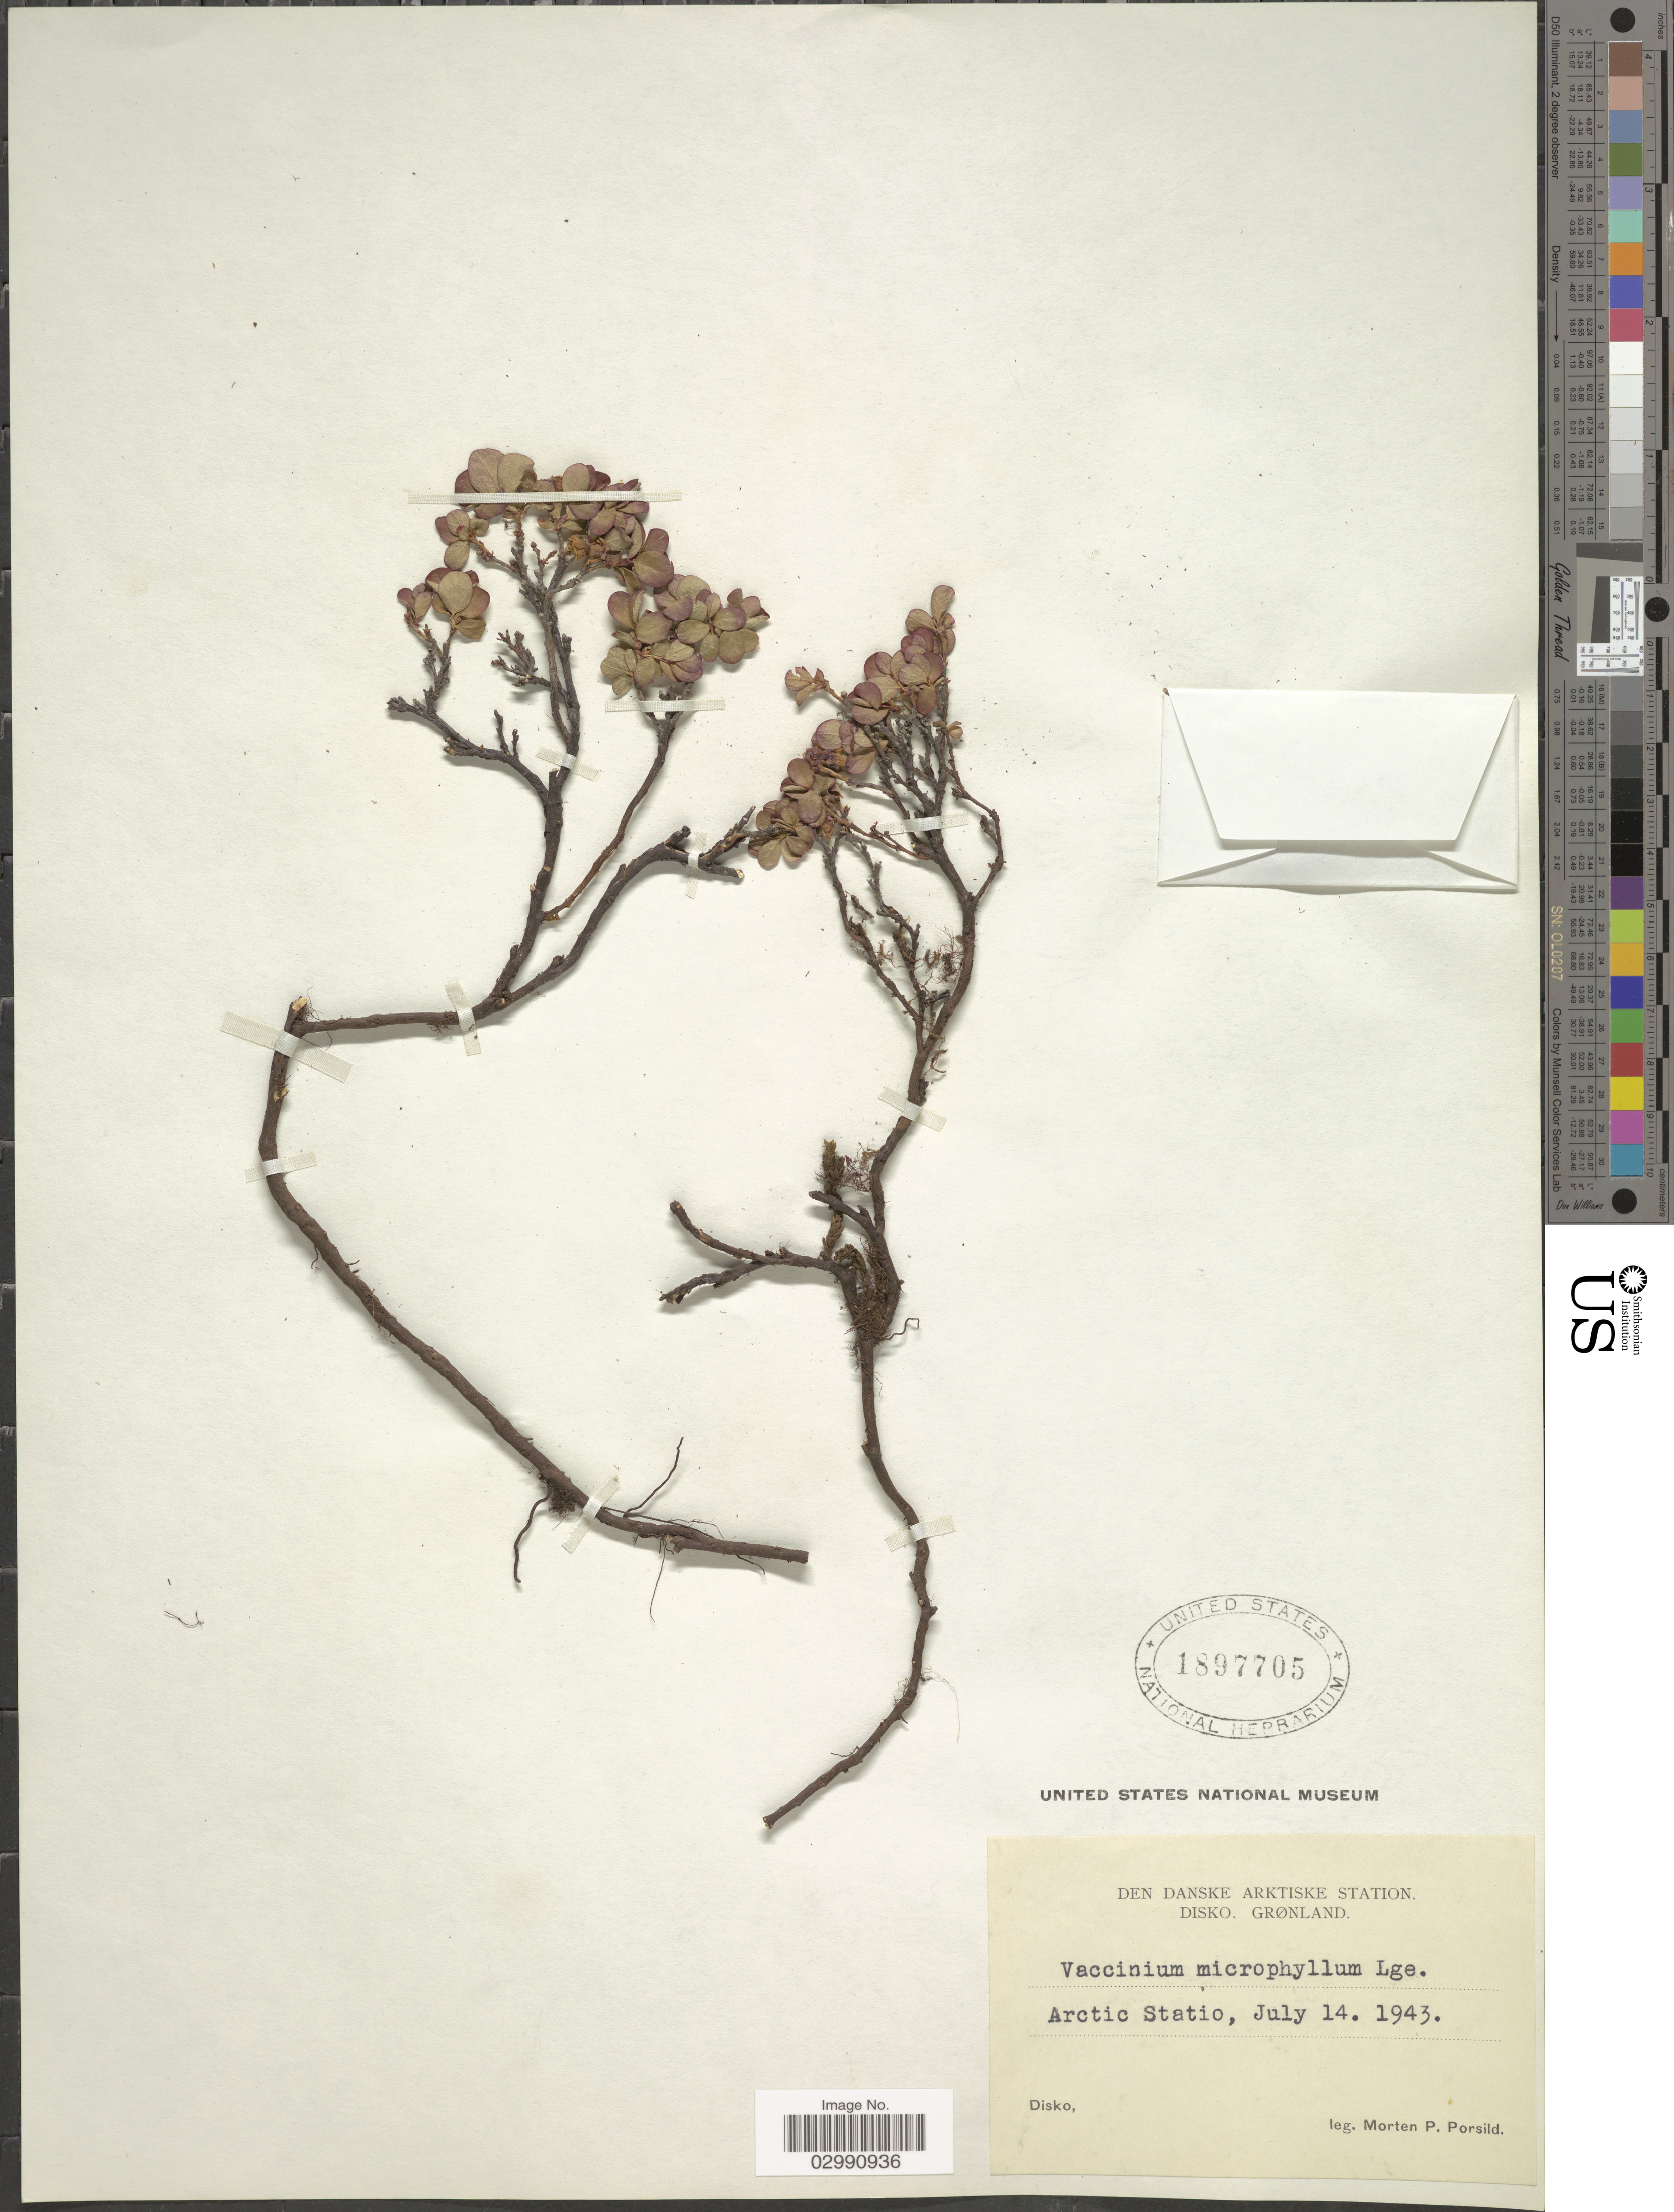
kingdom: Plantae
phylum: Tracheophyta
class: Magnoliopsida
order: Ericales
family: Ericaceae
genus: Vaccinium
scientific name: Vaccinium sp.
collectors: M. P. Porsild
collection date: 1943-07-14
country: Greenland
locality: Den Danske Artiske Station. Disko. Grønland. Arctic Statio. Disko.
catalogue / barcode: US 1897705